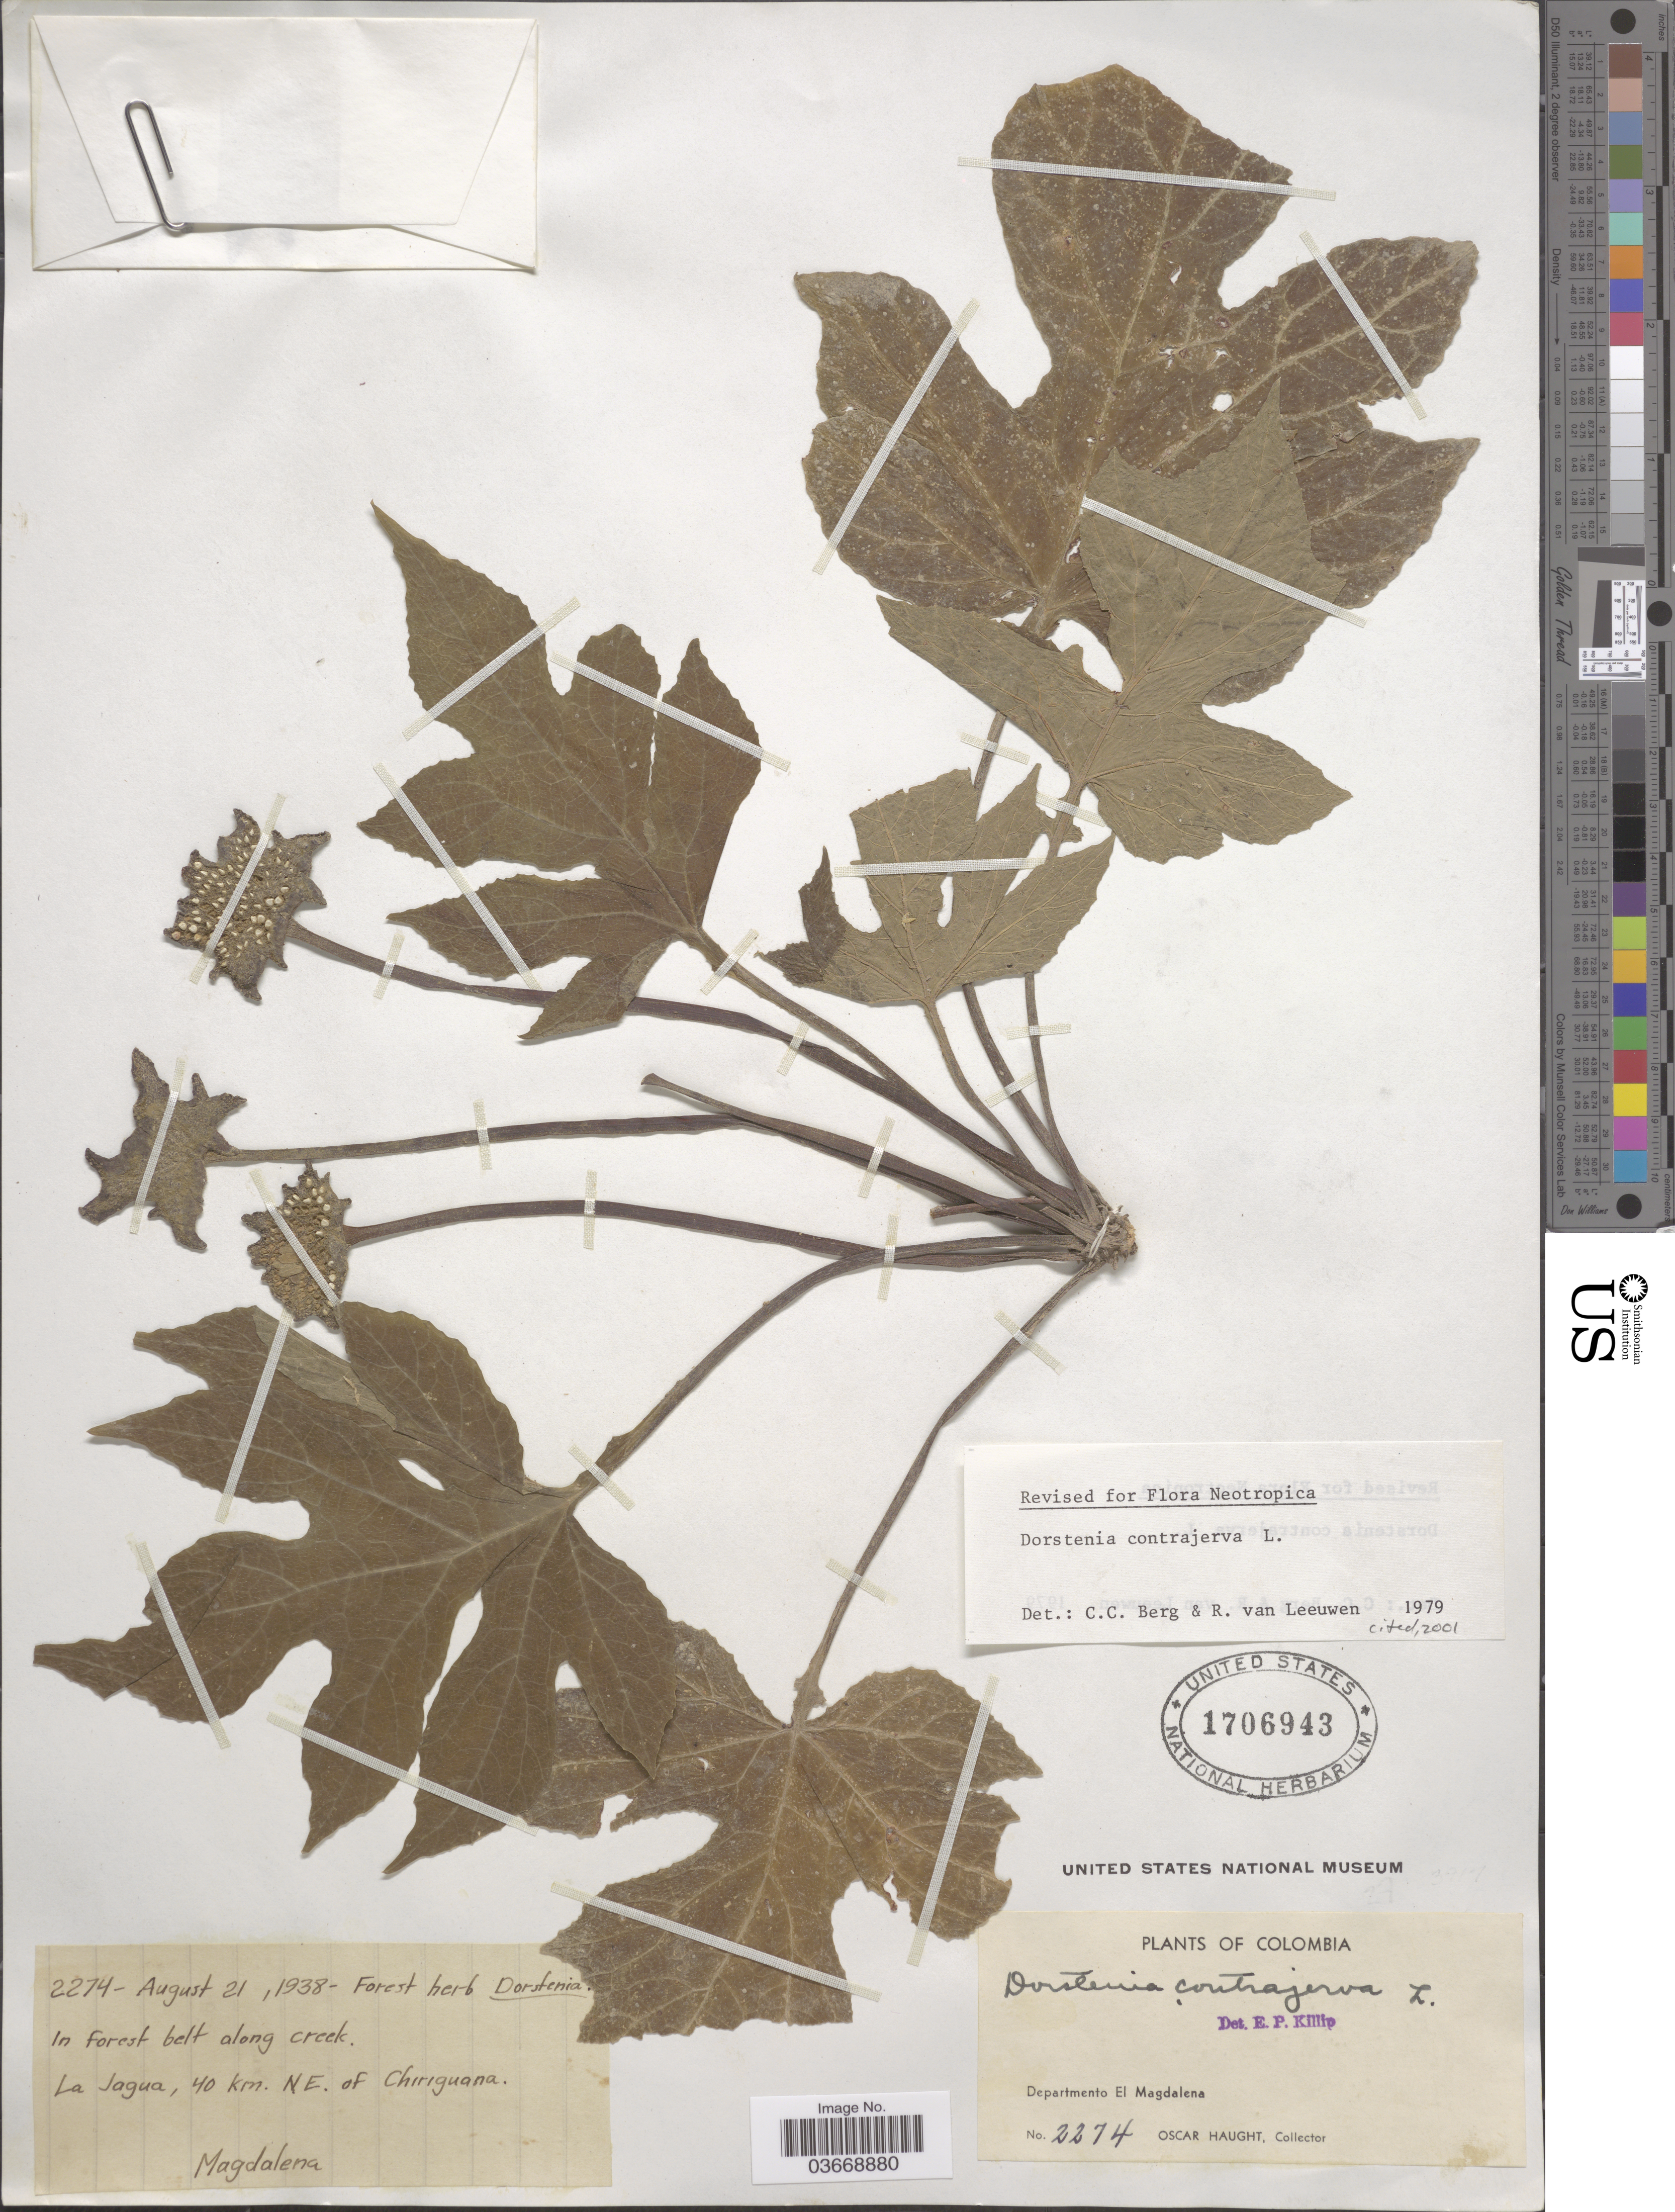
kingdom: Plantae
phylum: Tracheophyta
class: Magnoliopsida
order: Rosales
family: Moraceae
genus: Dorstenia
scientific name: Dorstenia contrajerva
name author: L.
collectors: O. L. Haught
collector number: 2274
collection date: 1938-08-21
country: Colombia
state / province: Magdalena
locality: Departmento El Magdalena. In forest belt along creek. La Jagua, 40 km. NE. of Chiriguana.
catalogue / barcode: US 1706943